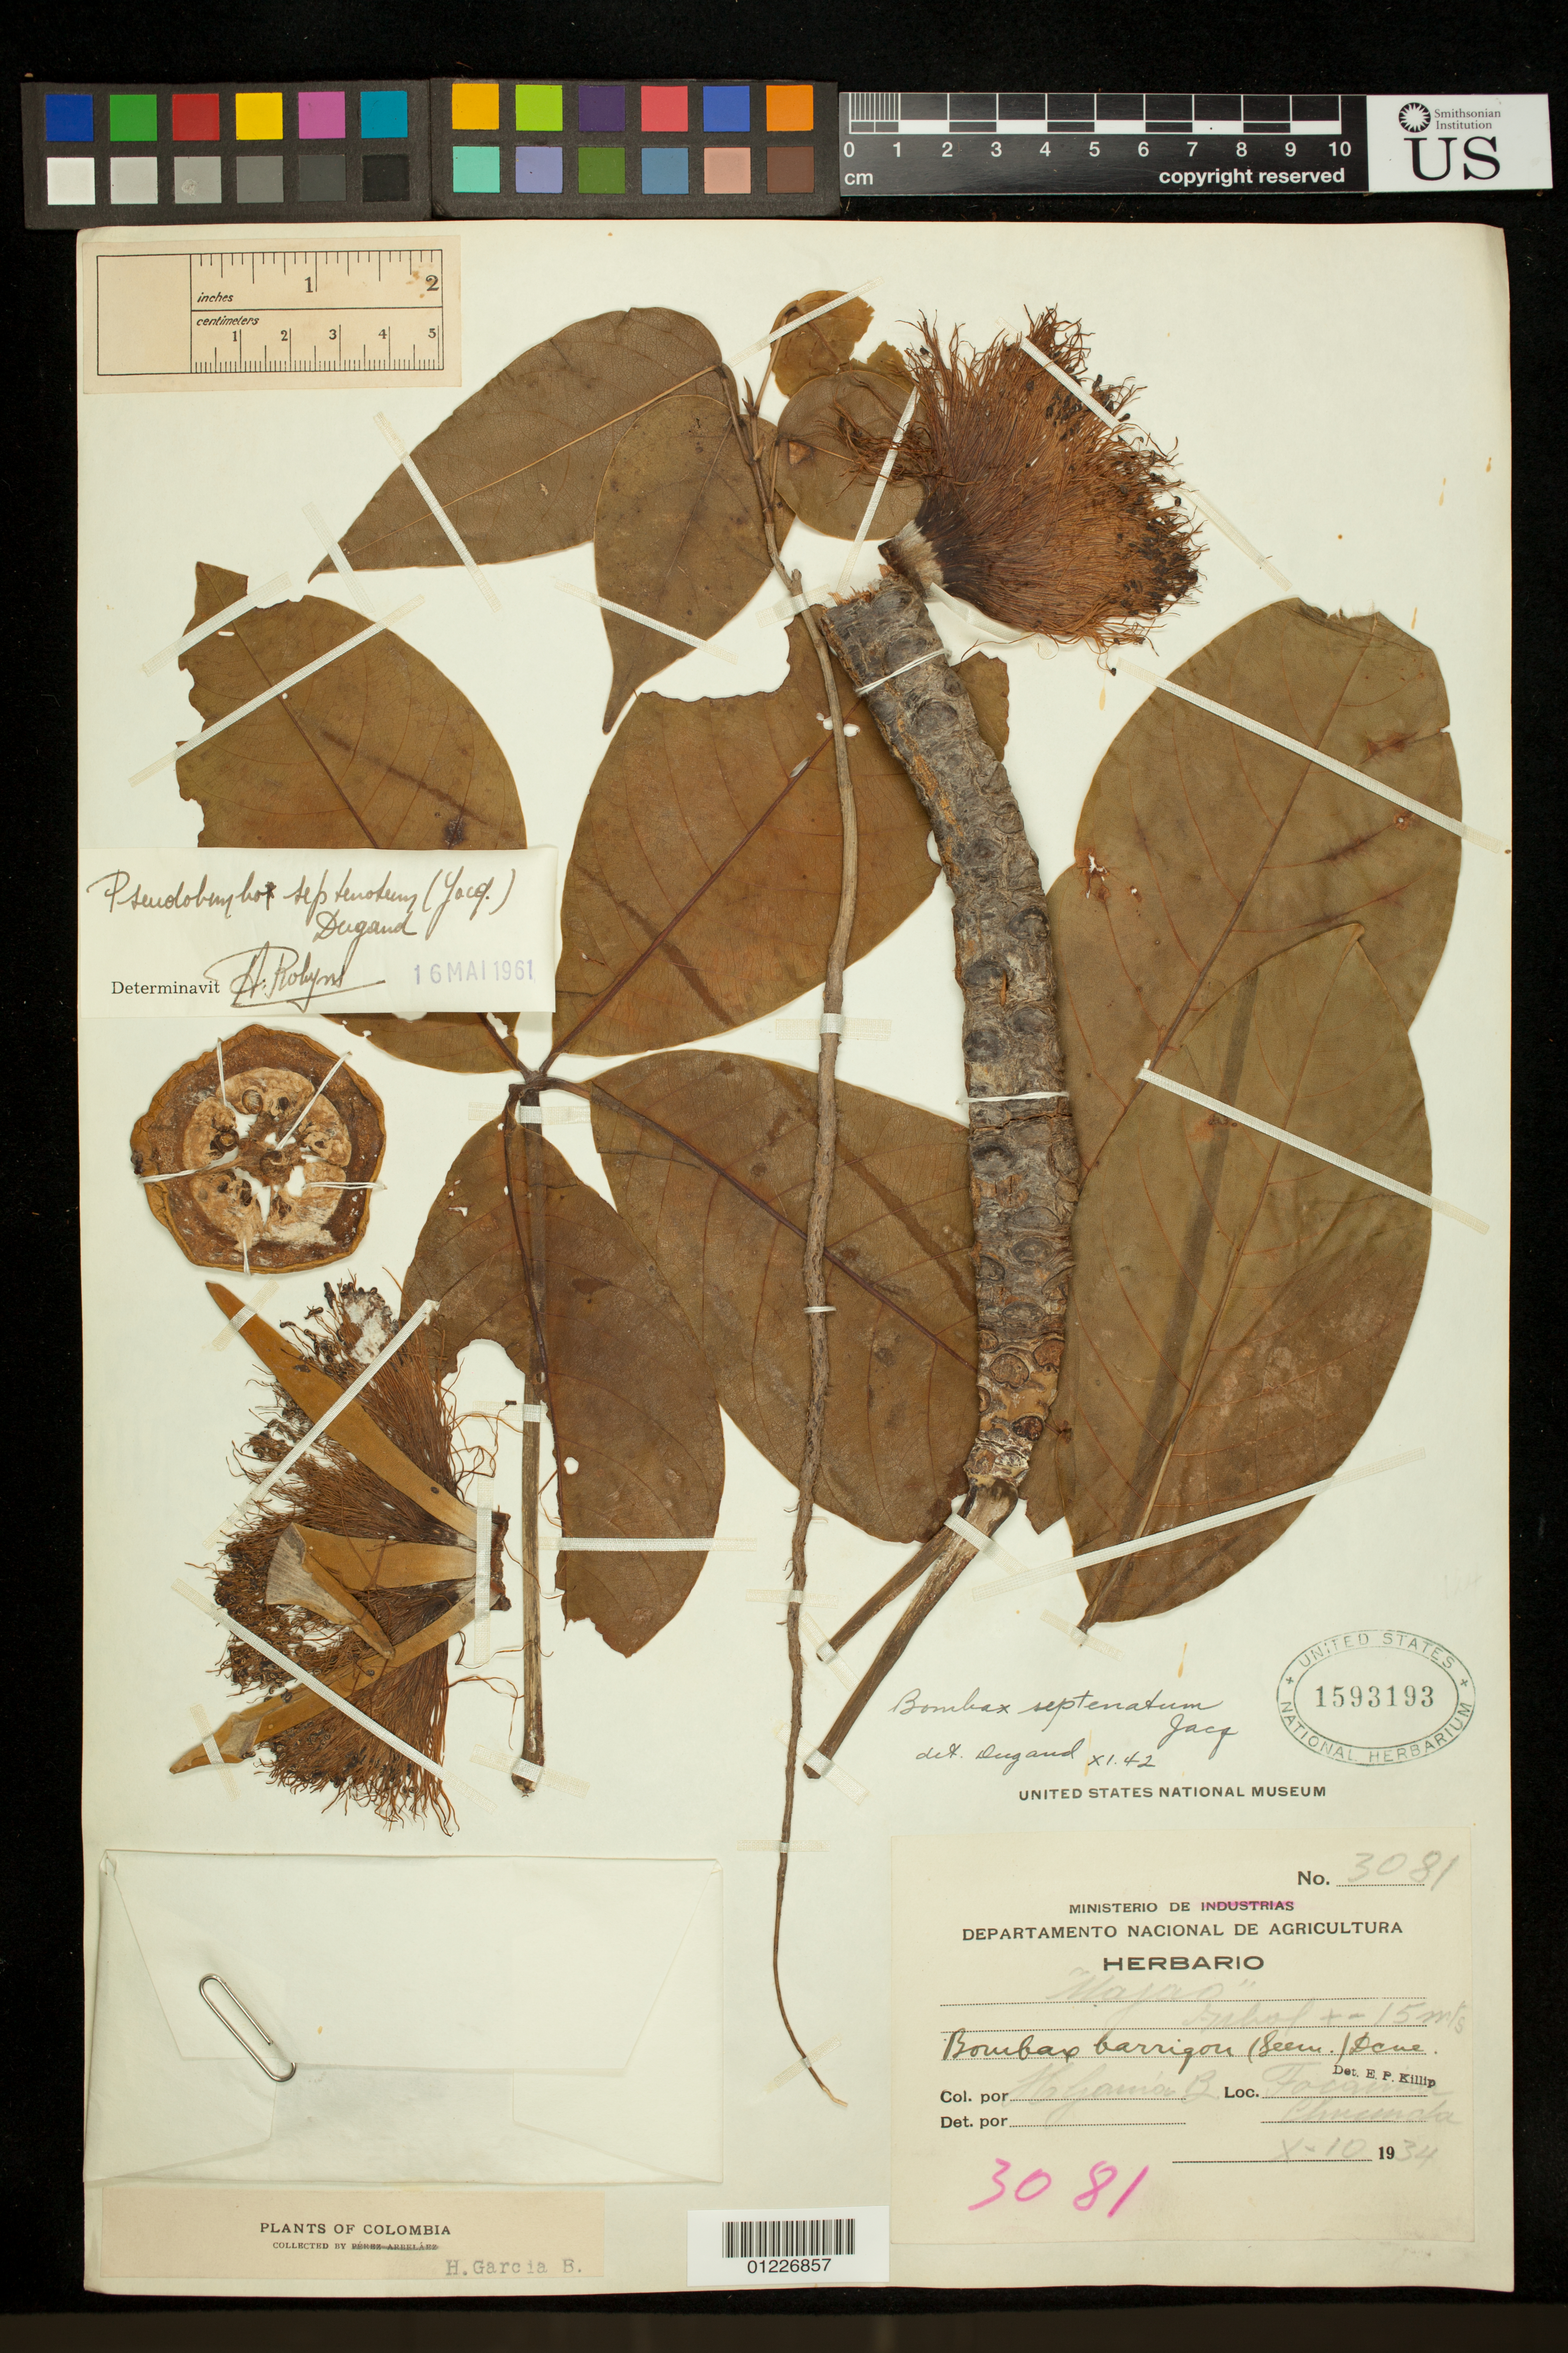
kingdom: Plantae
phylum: Tracheophyta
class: Magnoliopsida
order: Malvales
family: Malvaceae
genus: Pseudobombax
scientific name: Pseudobombax septenatum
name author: (Jacq.) Dugand G.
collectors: H. Garcia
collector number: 3081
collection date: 1934-10-10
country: Colombia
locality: Phucanola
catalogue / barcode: US 1593193